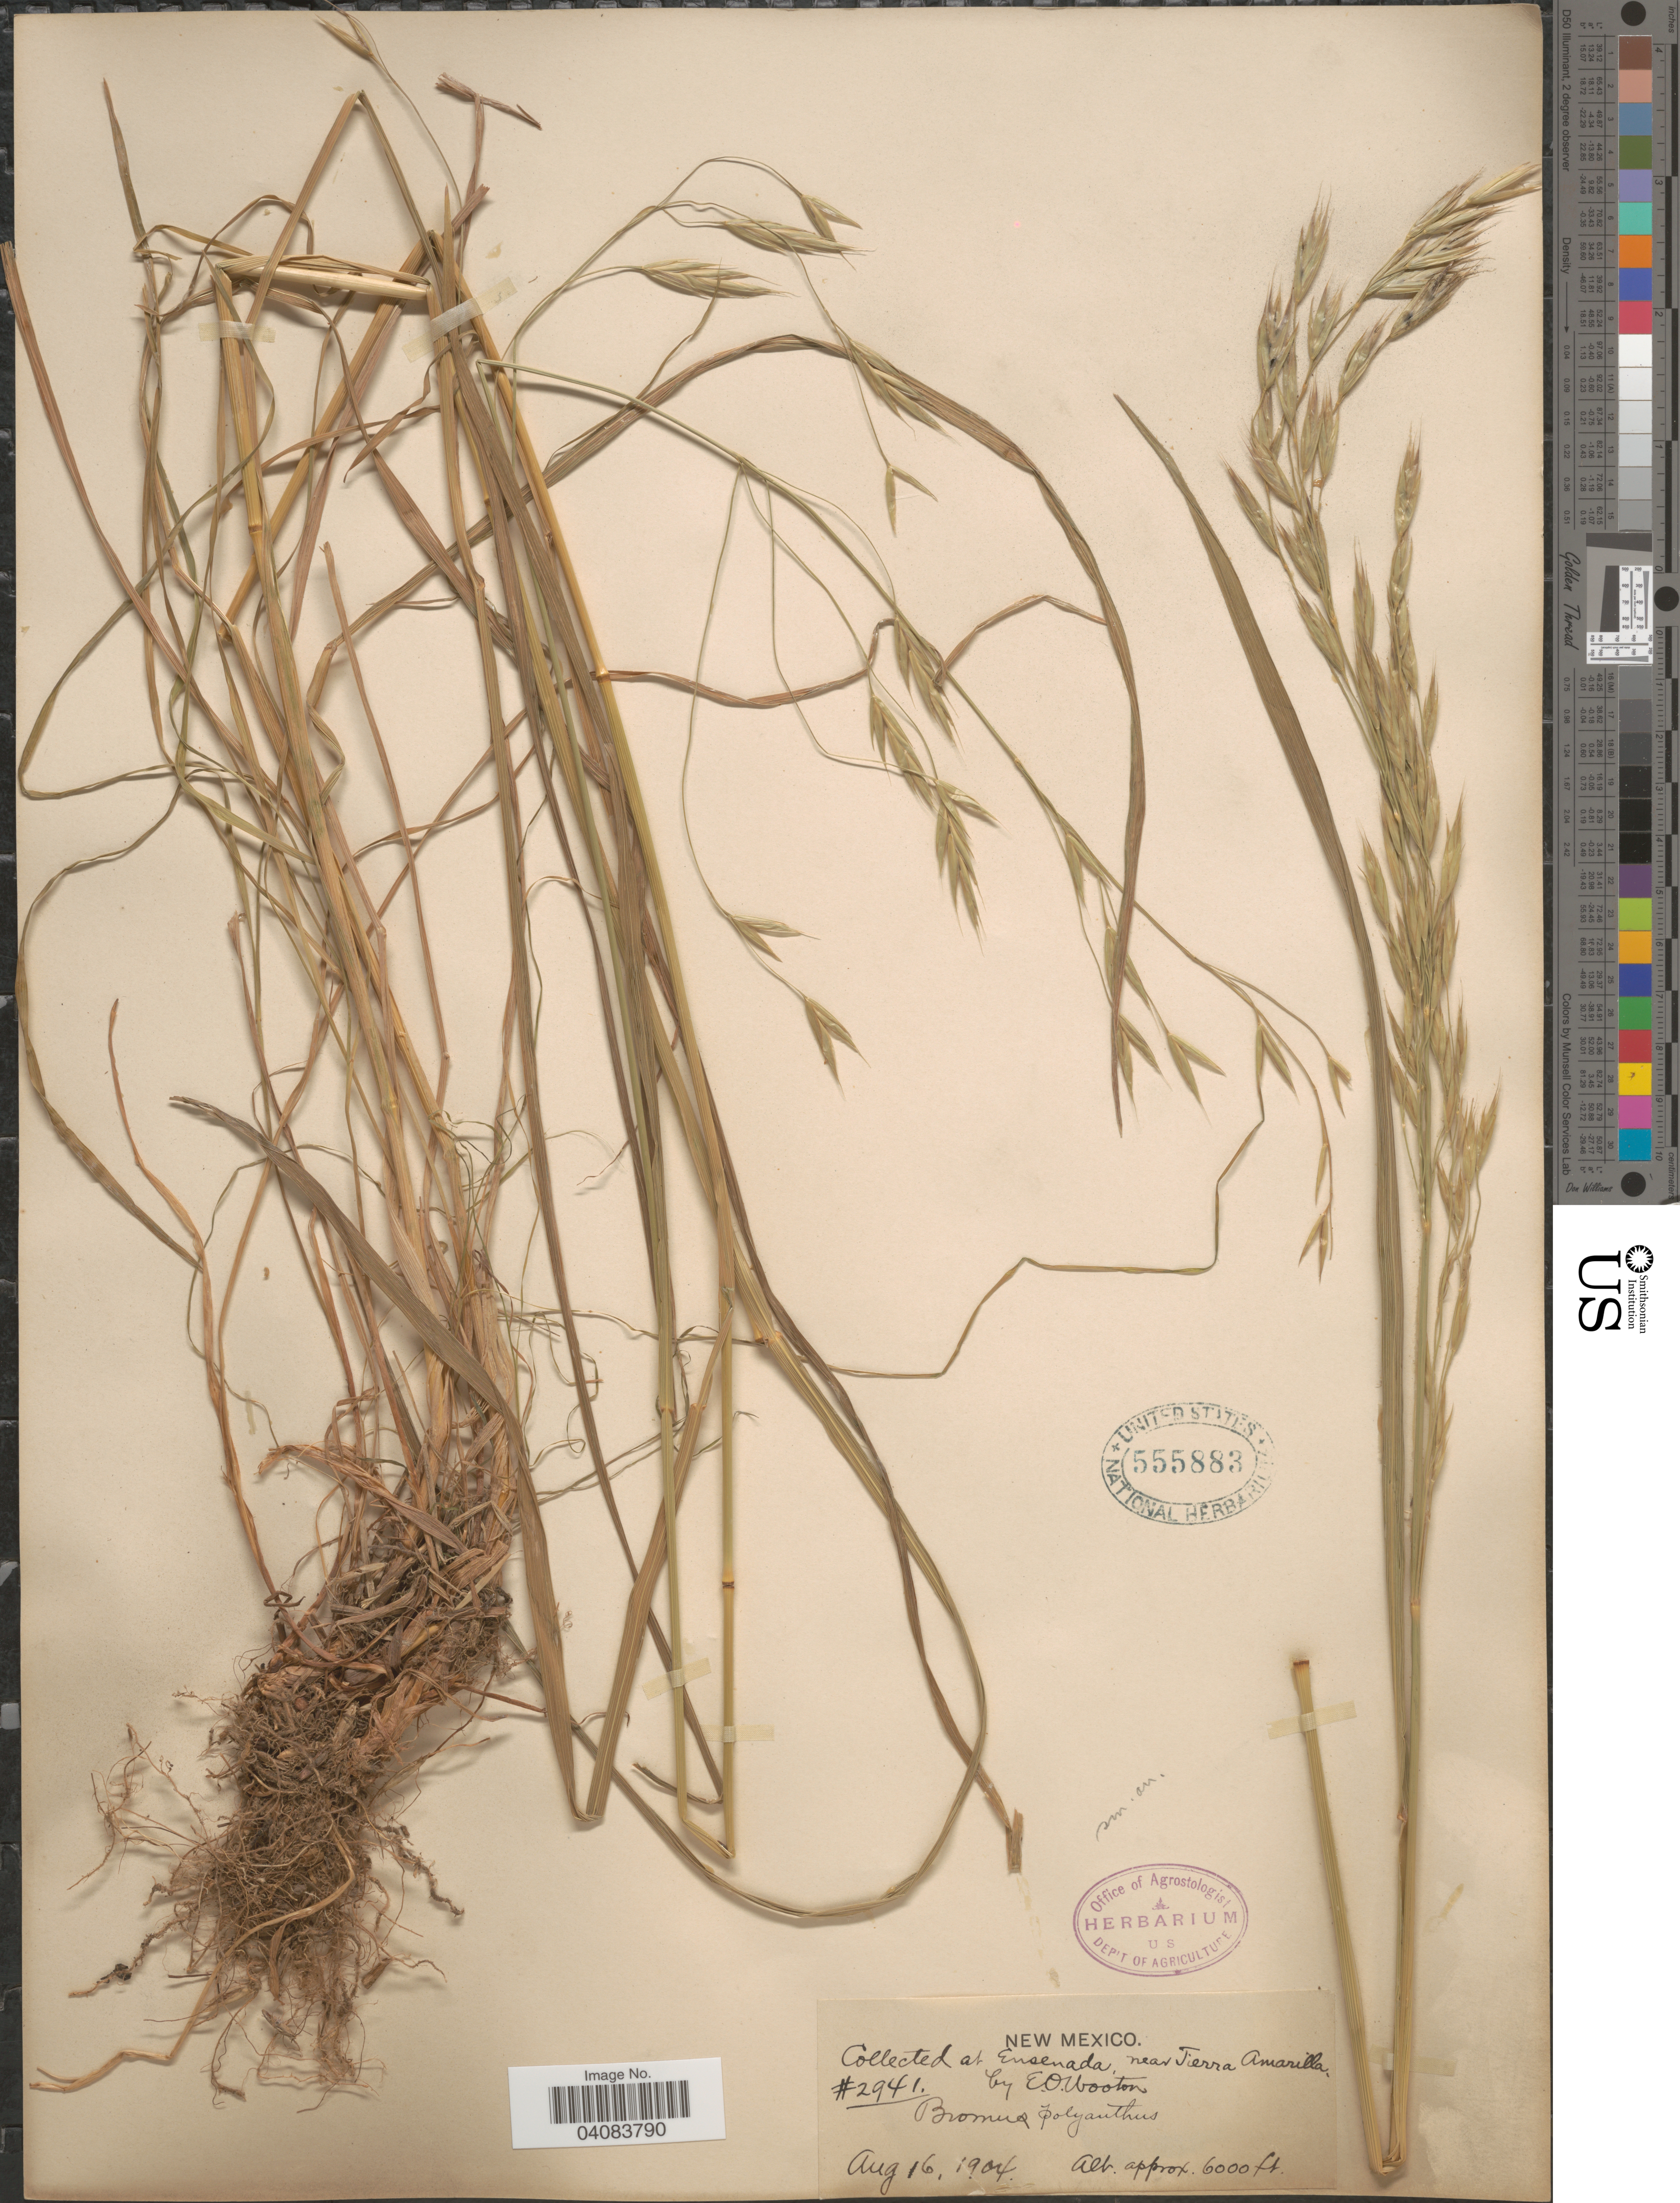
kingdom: Plantae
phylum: Tracheophyta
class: Liliopsida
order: Poales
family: Poaceae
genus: Bromus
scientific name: Bromus polyanthus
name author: Scribn. ex Shear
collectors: E. O. Wooton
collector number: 2941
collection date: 1904-08-16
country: United States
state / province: New Mexico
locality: At Ensenada, near Tierra Amarilla.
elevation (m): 1829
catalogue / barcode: US 555883